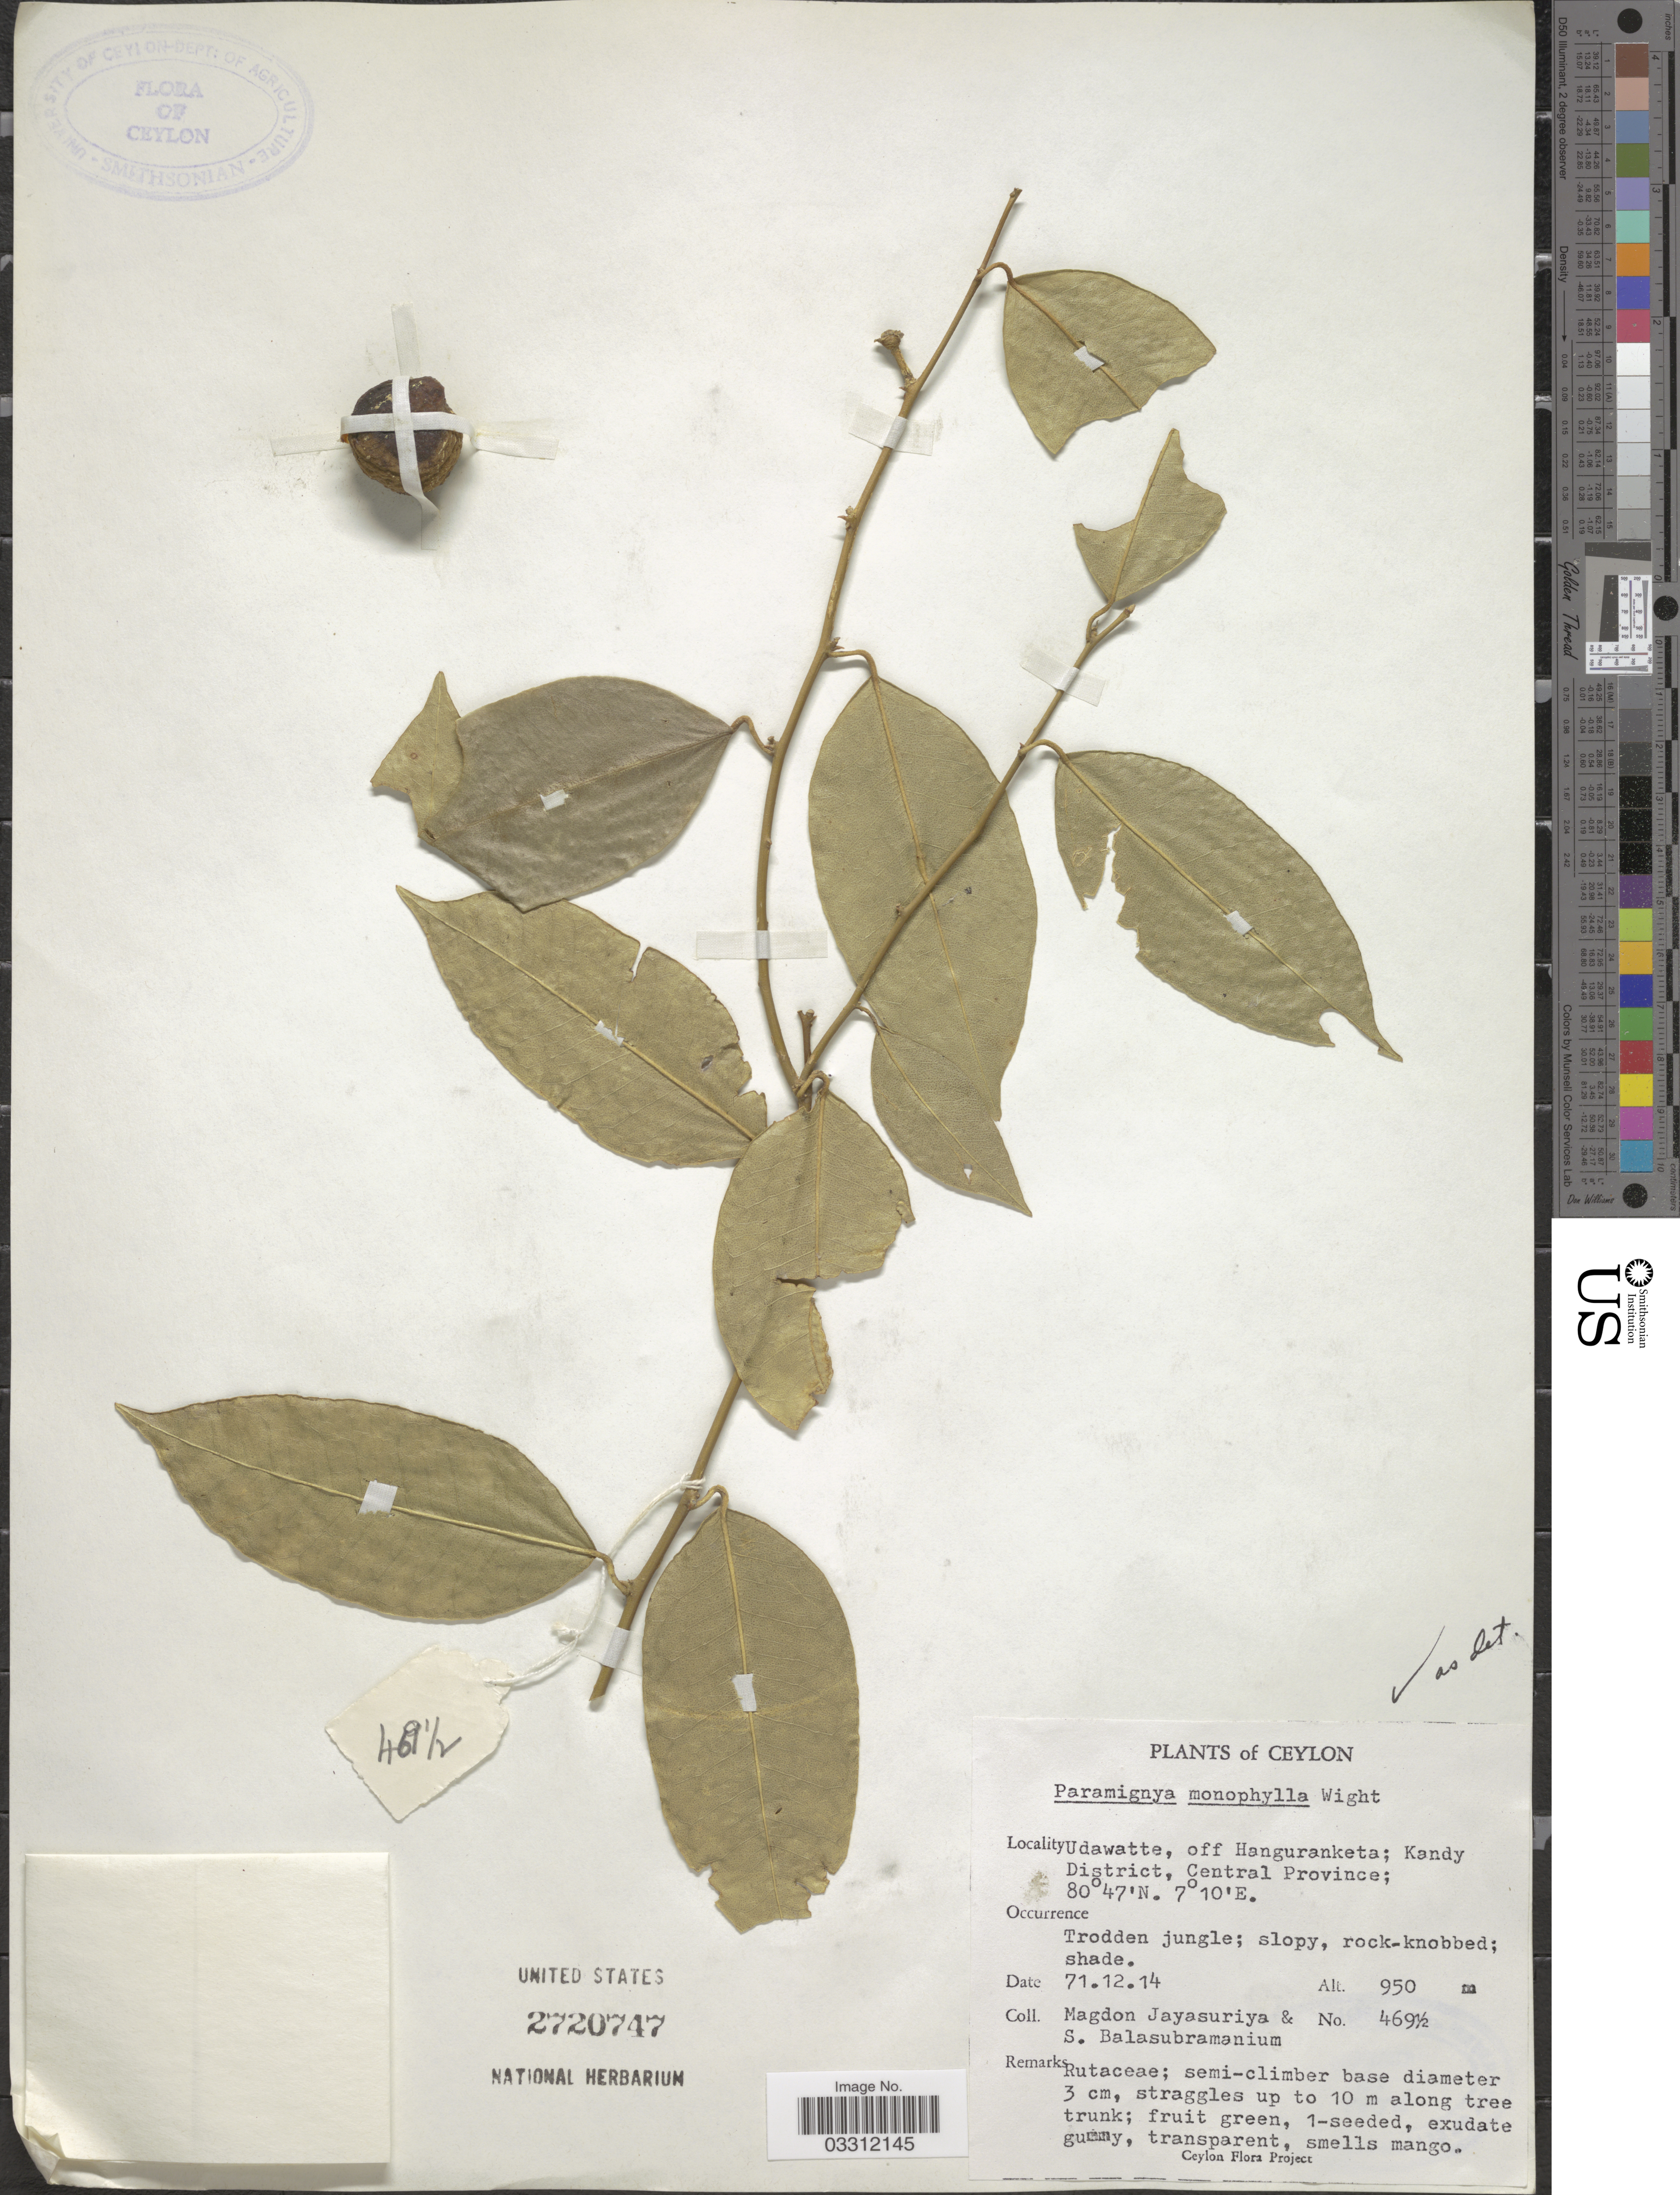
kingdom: Plantae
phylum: Tracheophyta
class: Magnoliopsida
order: Sapindales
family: Rutaceae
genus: Paramignya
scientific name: Paramignya monophylla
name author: Wight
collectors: A. H. Jayasuriya & S. Balasubramanium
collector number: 469½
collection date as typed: Transcribed d/m/y: 14/12/71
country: Sri Lanka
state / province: Central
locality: Ceylon, Udwatte, off Hanguranketa; Kandy District.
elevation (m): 950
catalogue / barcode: US 2720747